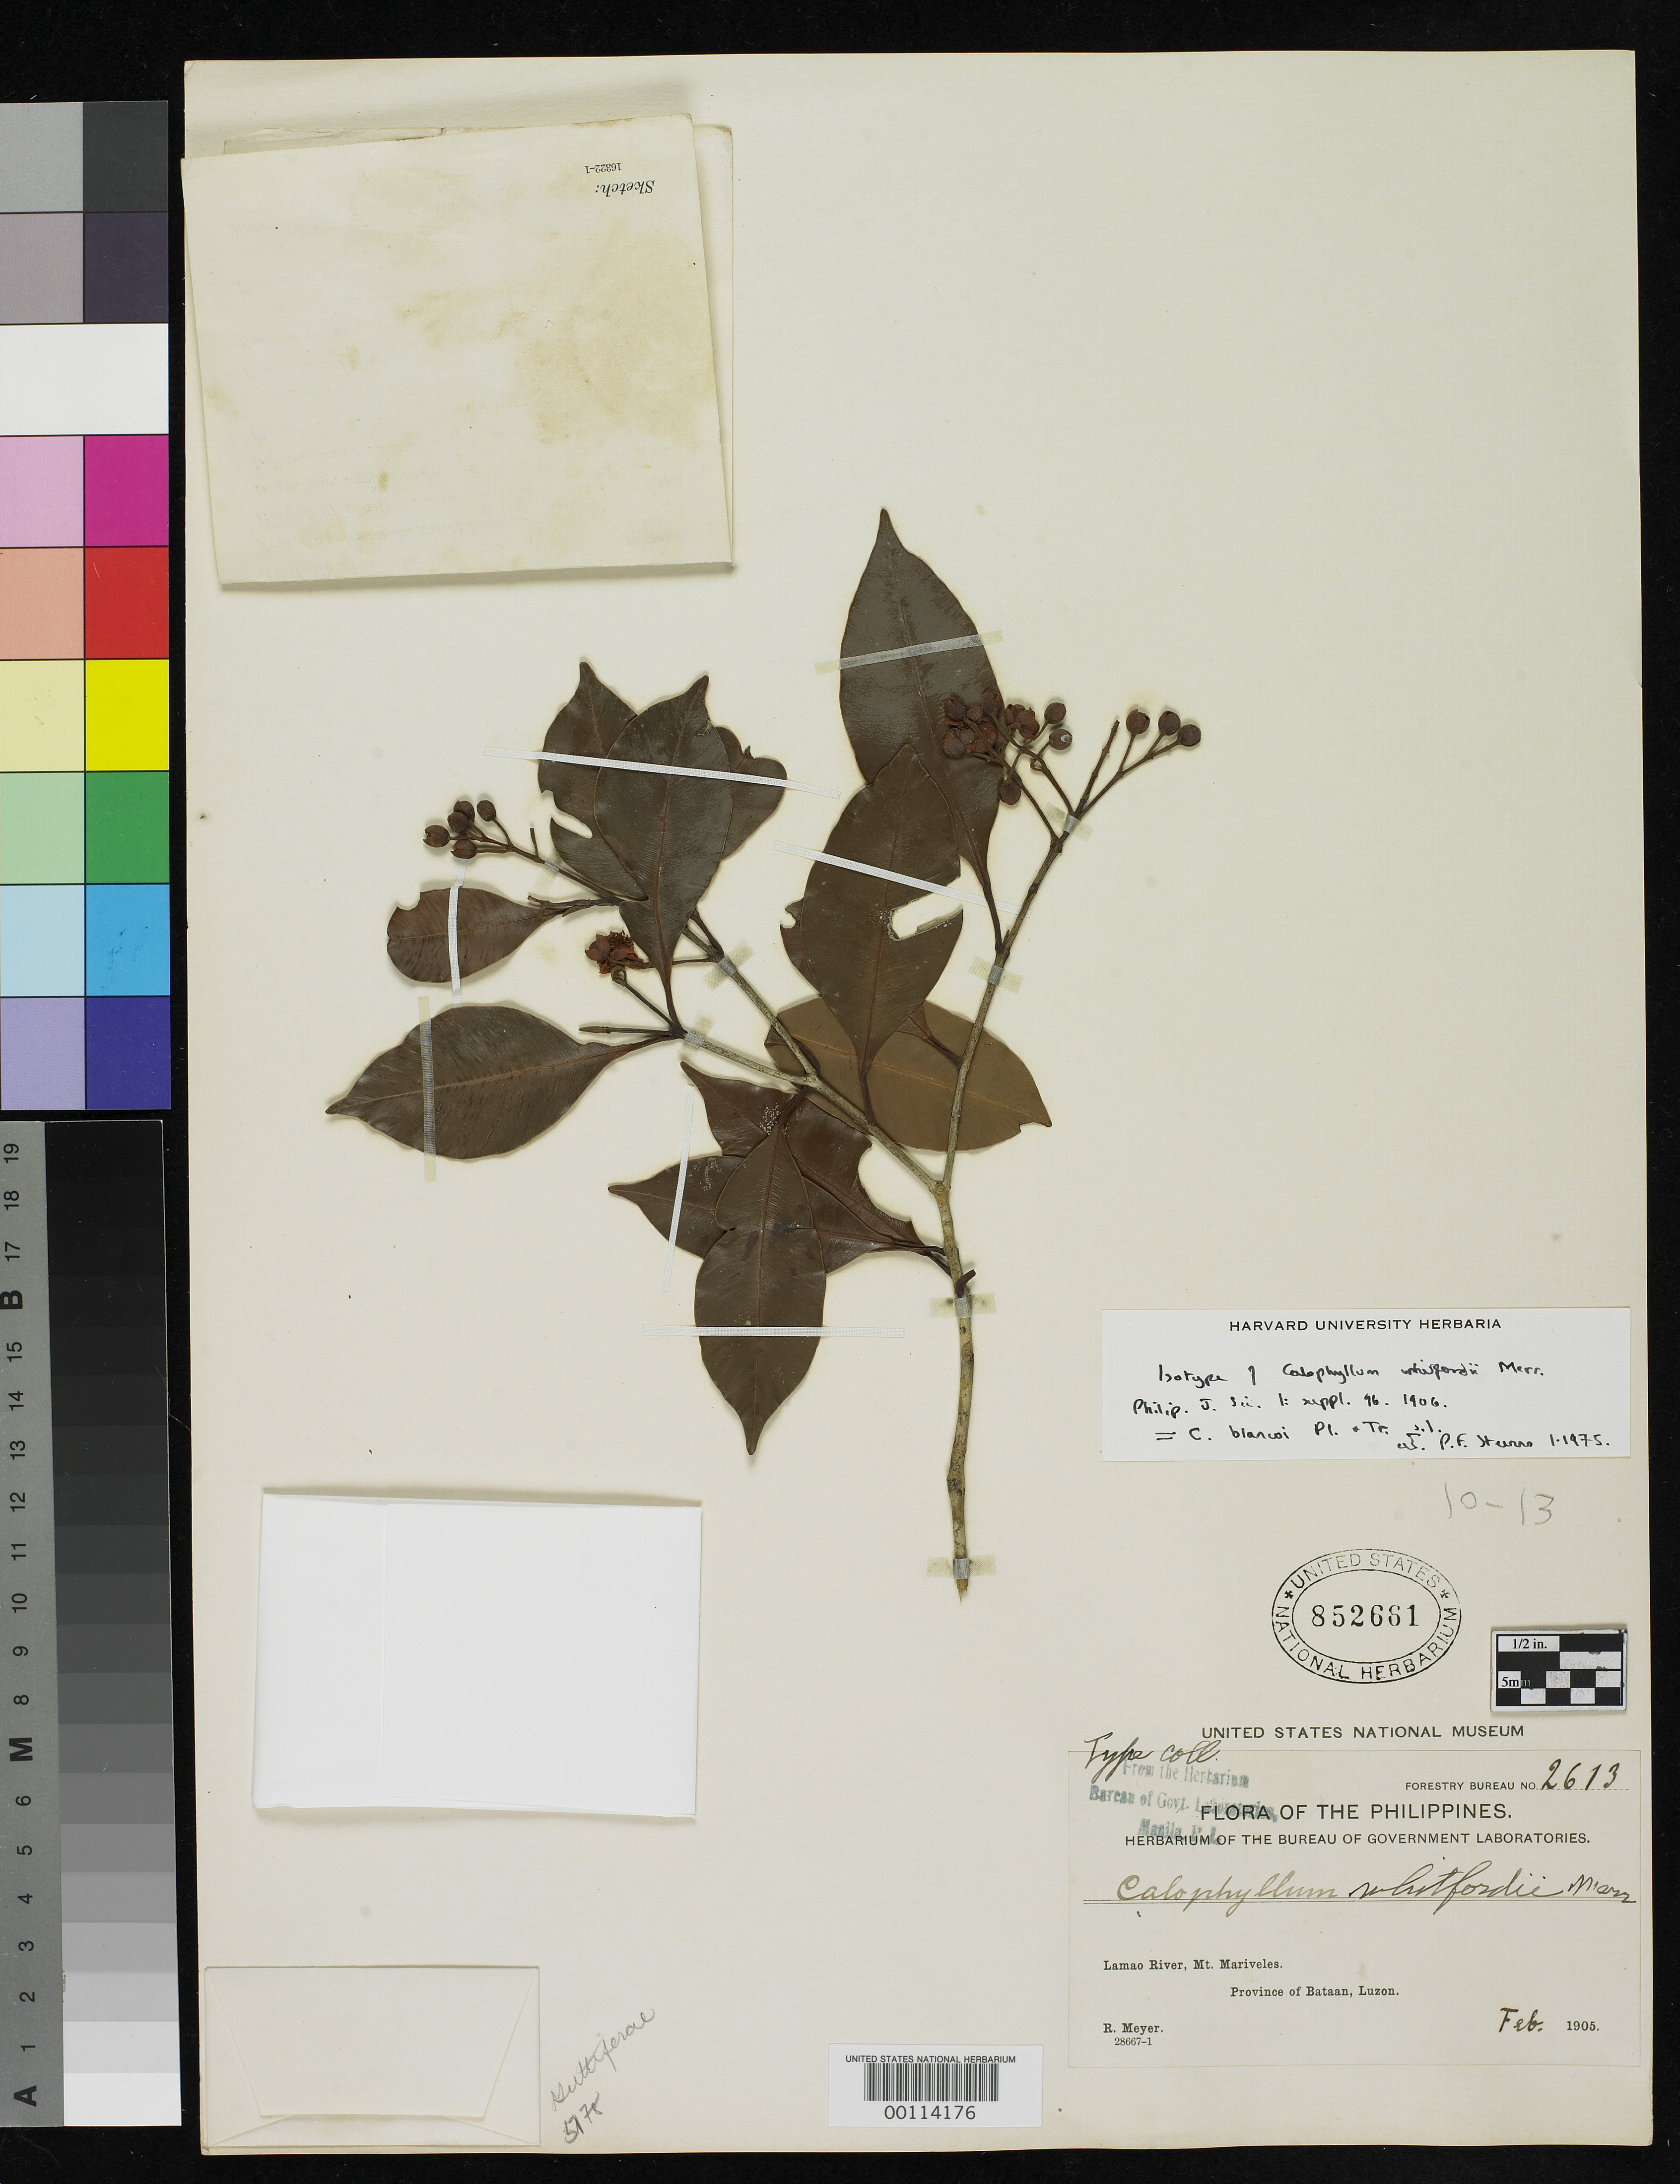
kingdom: Plantae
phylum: Tracheophyta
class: Magnoliopsida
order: Malpighiales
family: Calophyllaceae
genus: Calophyllum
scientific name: Calophyllum whitfordii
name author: Merr.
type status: Isotype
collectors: R. Meyer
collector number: For. Bur. 2613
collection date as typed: Feb 1905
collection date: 1905-02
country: Philippines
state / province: Central Luzon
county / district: Bataan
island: Luzon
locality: Lamao River, Mt Mariveles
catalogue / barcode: US 852661